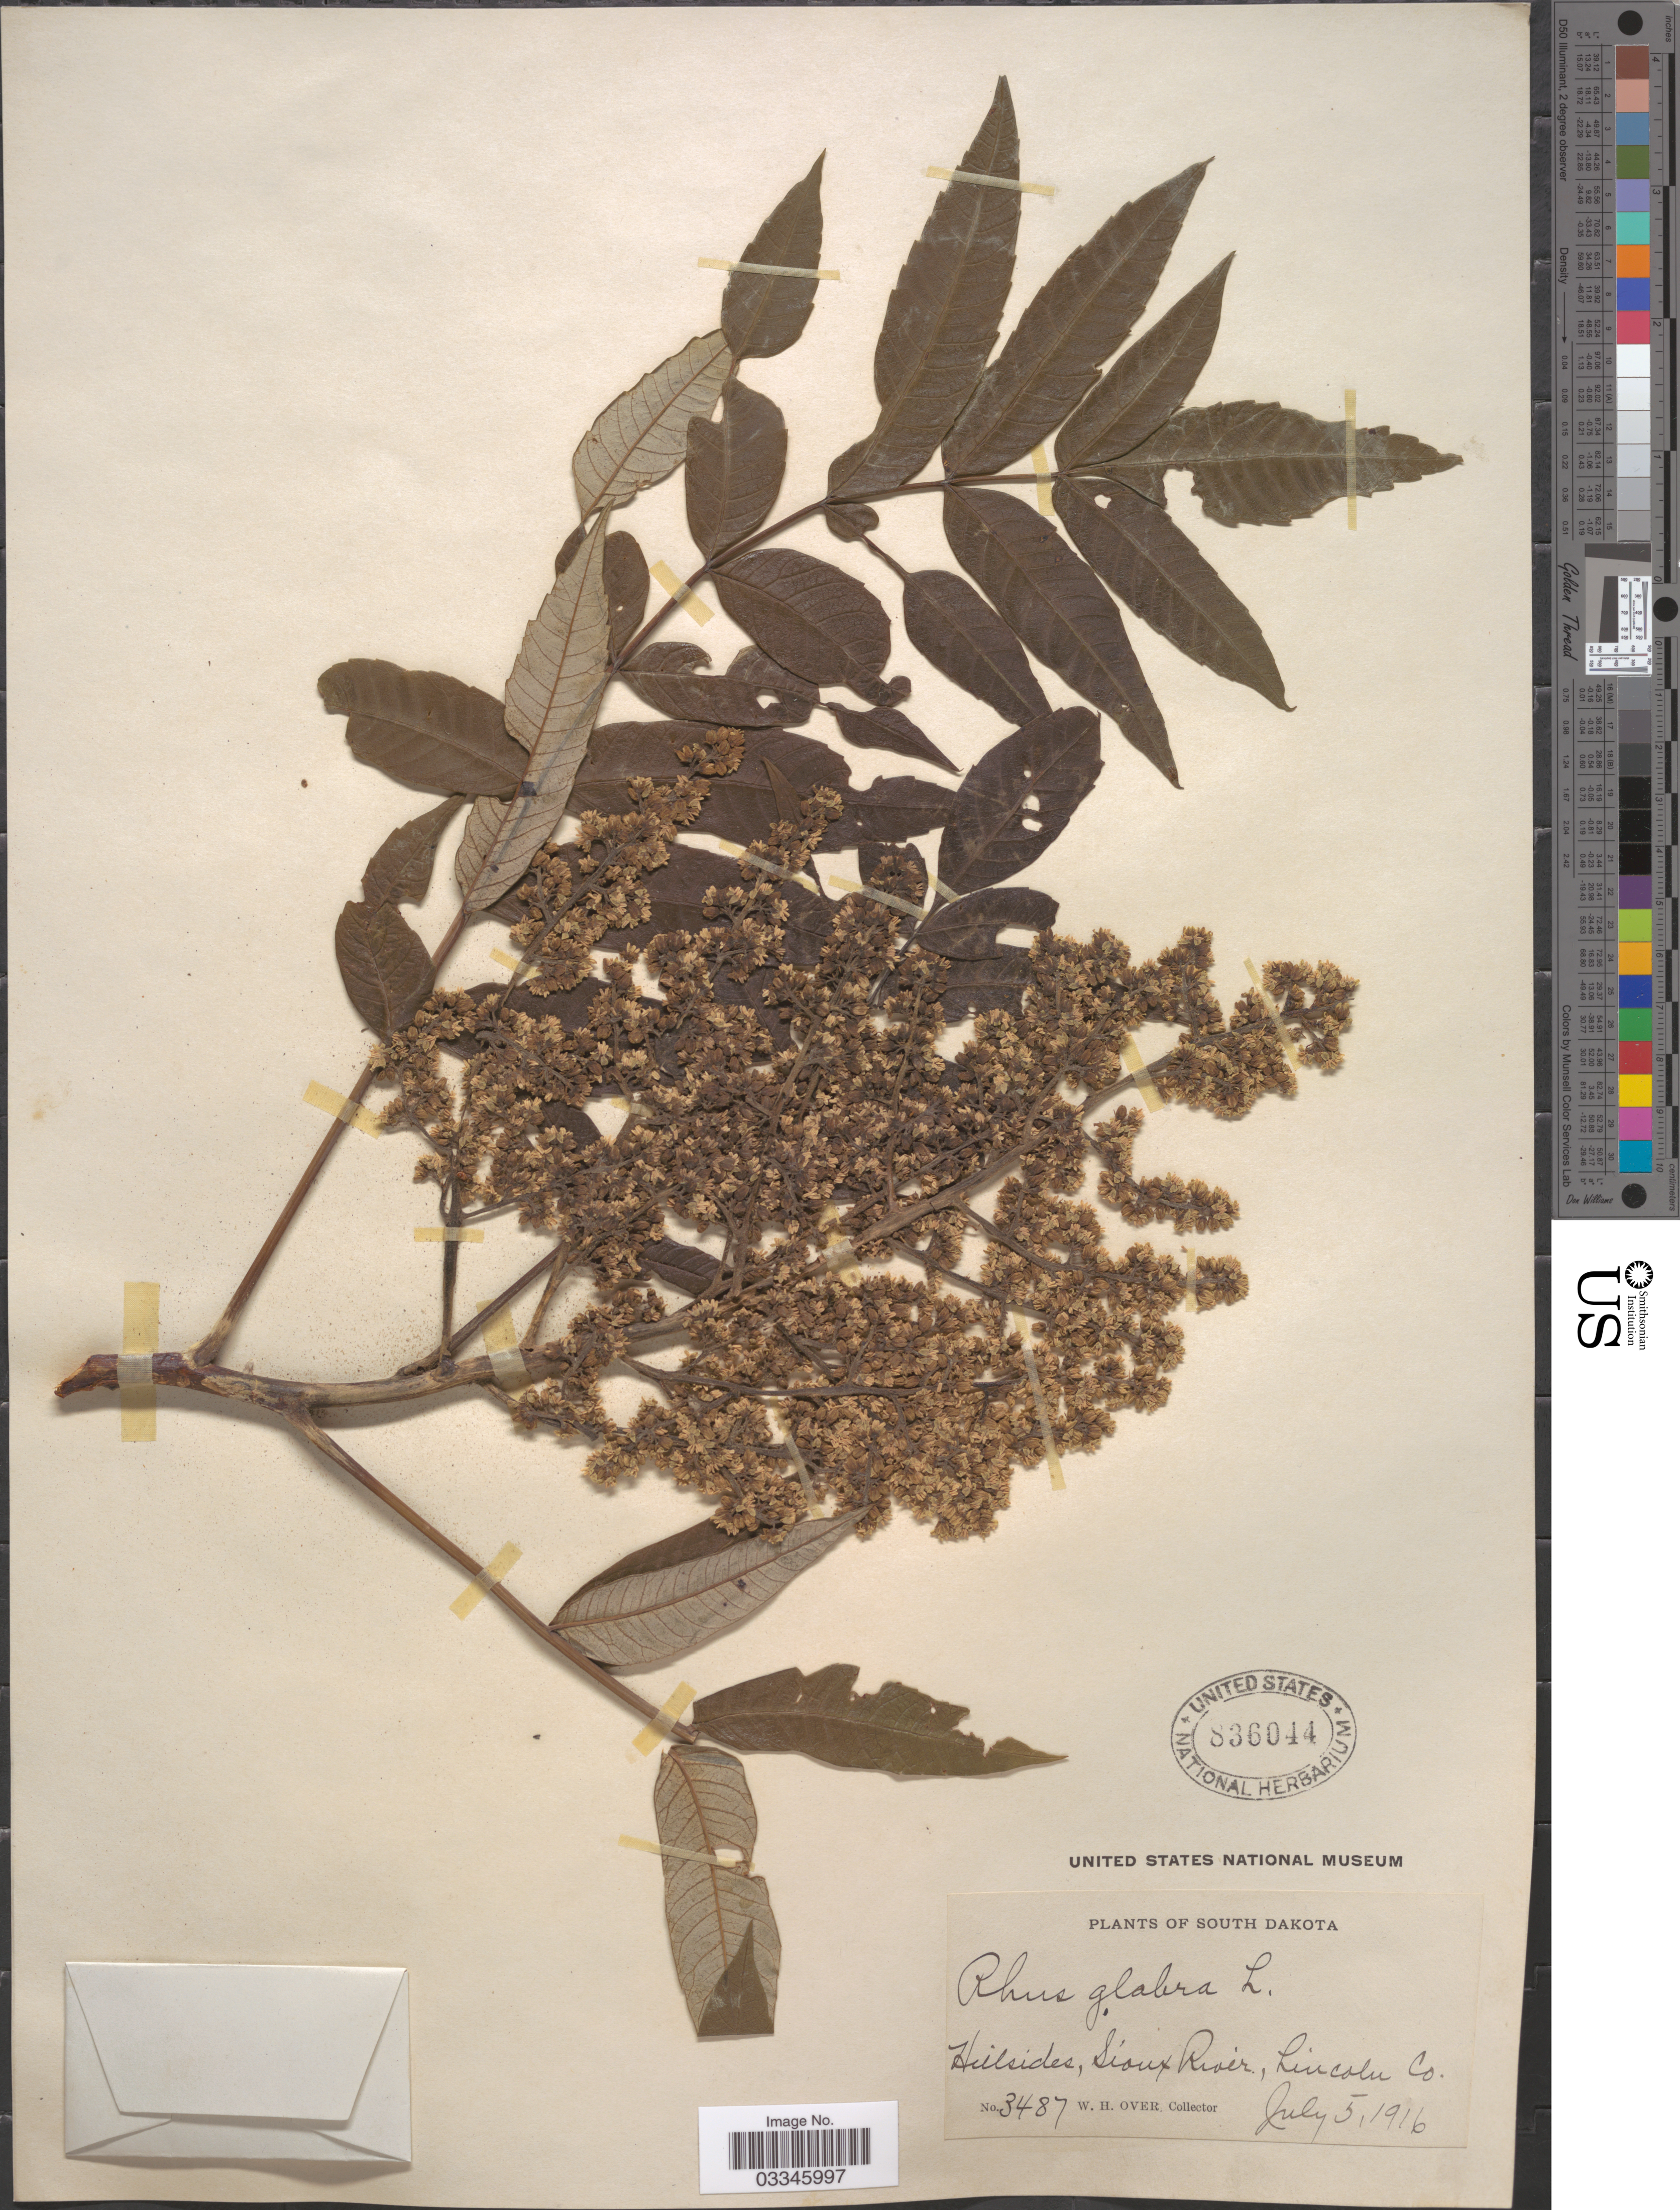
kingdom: Plantae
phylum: Tracheophyta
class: Magnoliopsida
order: Sapindales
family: Anacardiaceae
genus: Rhus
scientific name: Rhus glabra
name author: L.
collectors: W. Over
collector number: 3487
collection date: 1916-07-05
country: United States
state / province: South Dakota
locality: Hillsides, Sioux River, Lincoln Co.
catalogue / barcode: US 836044